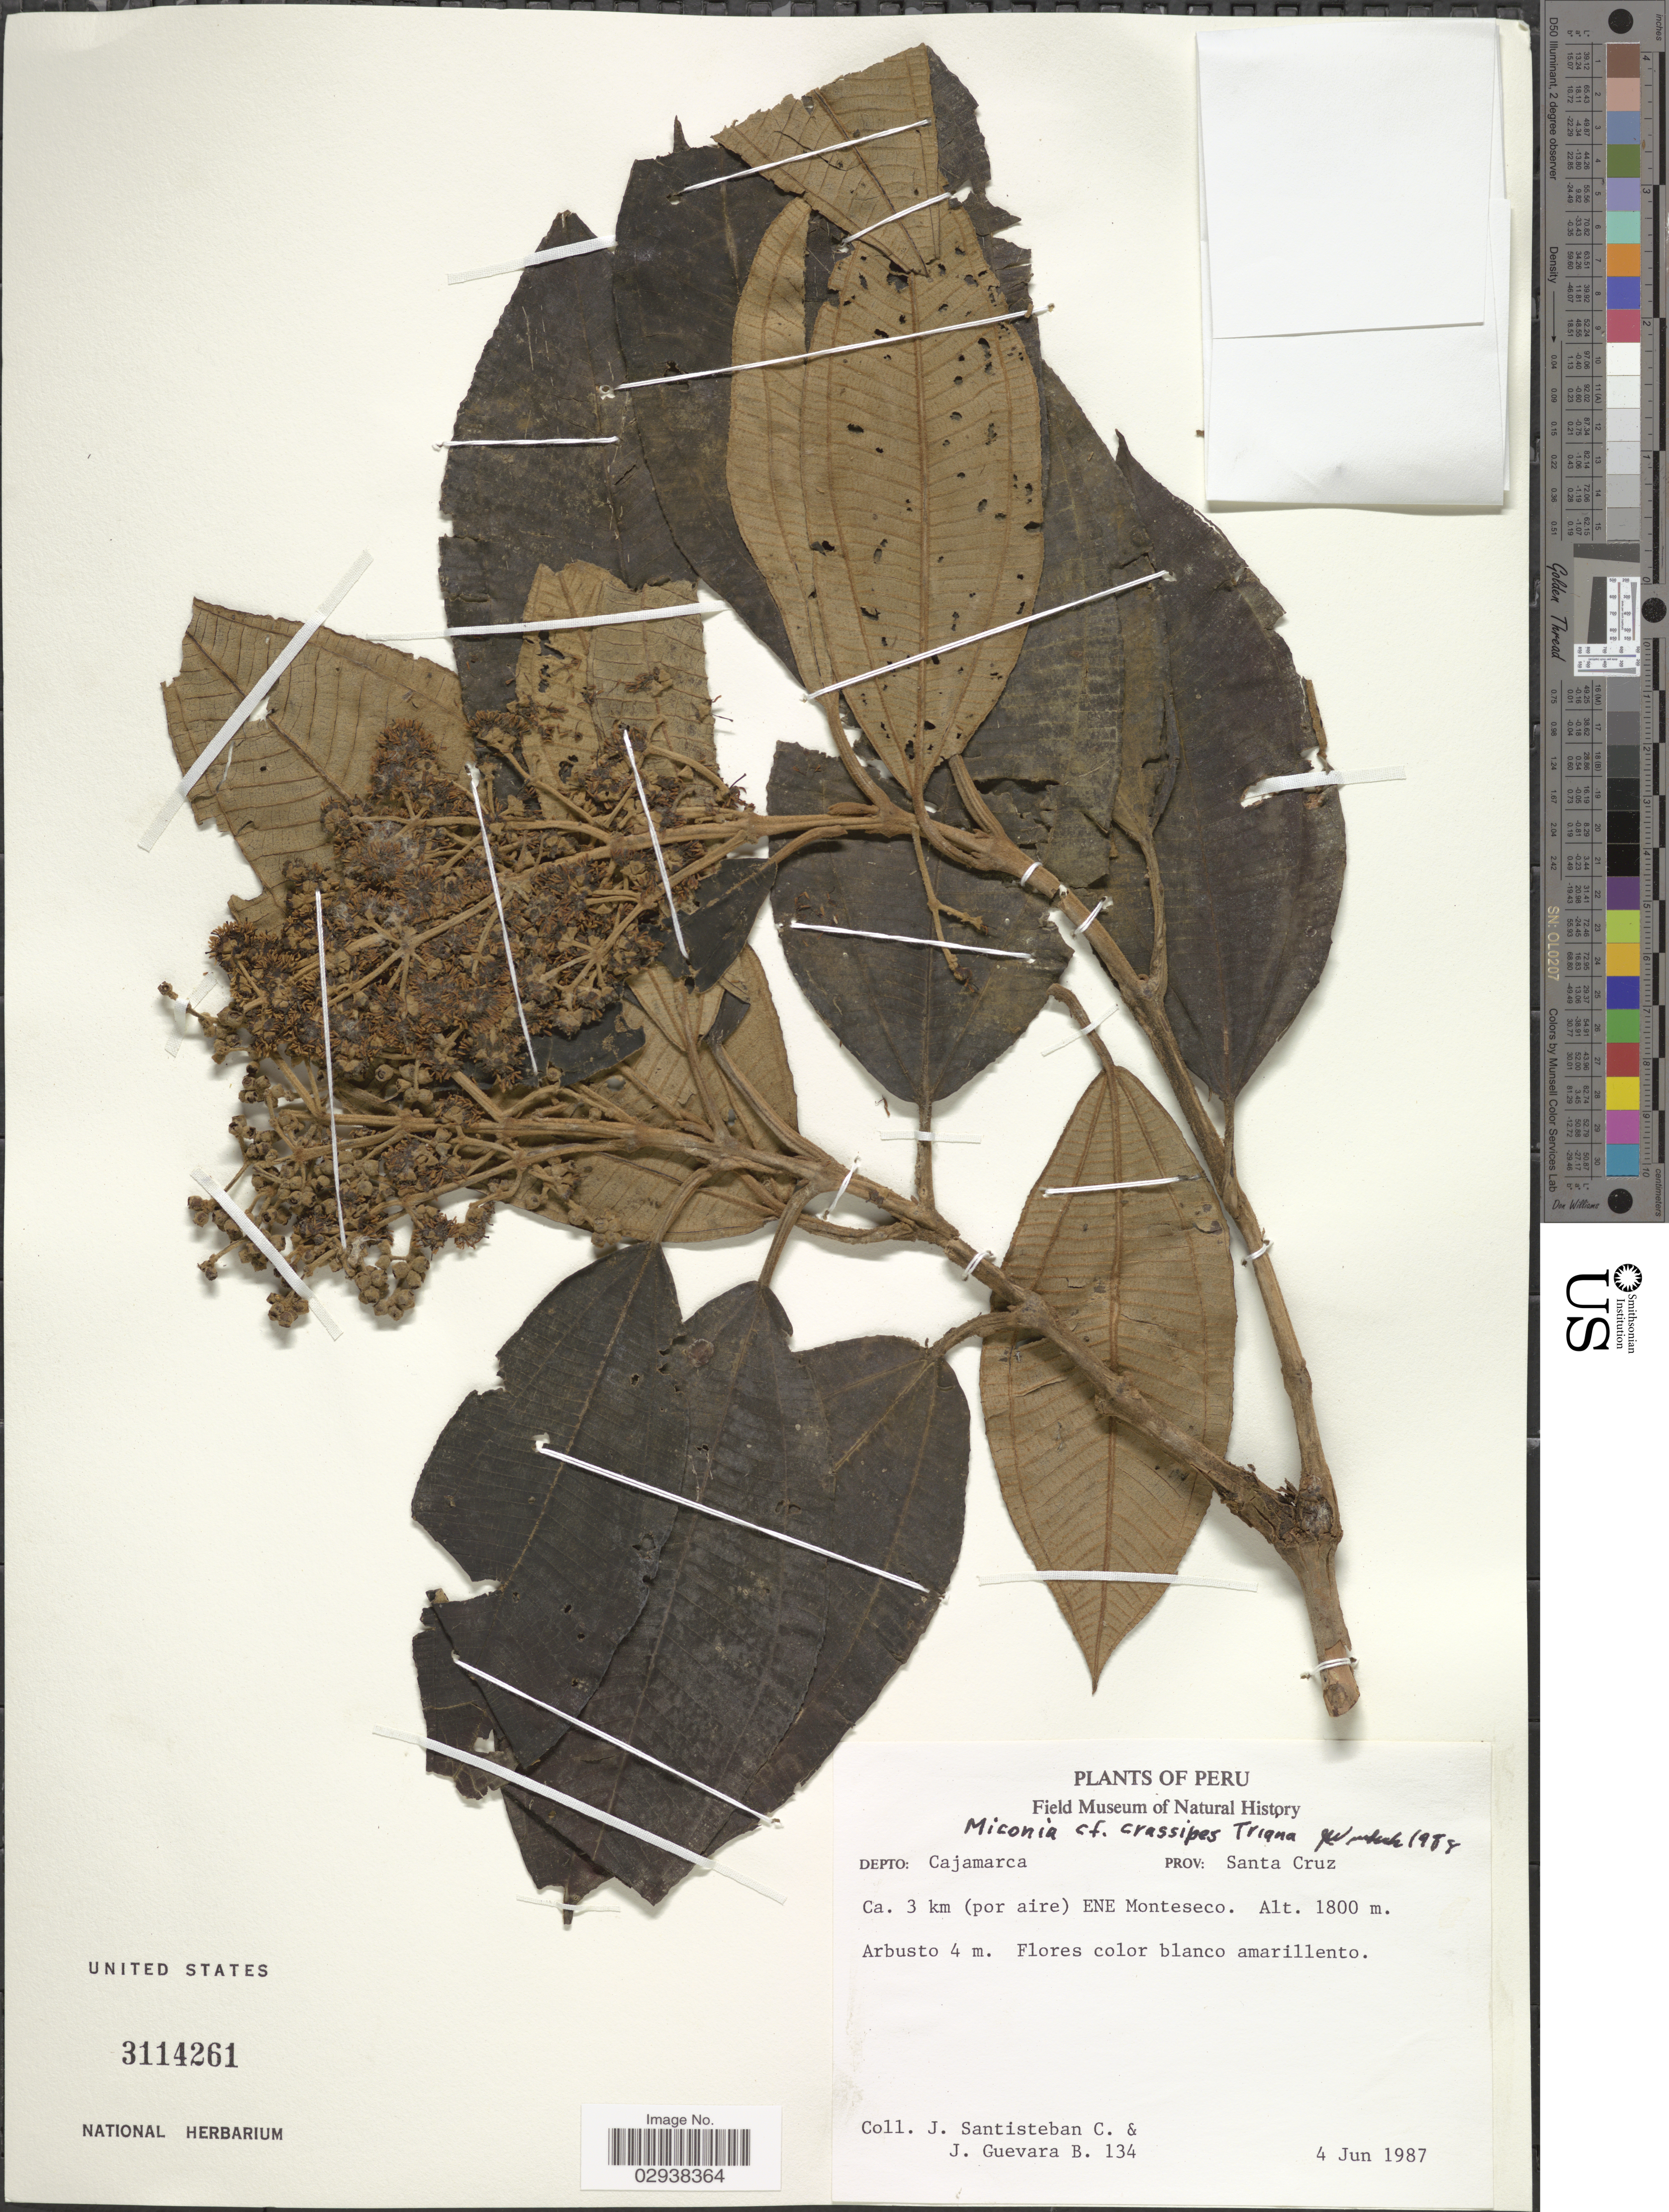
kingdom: Plantae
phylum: Tracheophyta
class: Magnoliopsida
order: Myrtales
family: Melastomataceae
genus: Miconia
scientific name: Miconia crassipes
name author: Triana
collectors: J. Santisteban C. & J. Guevara B.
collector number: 134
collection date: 1987-06-04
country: Peru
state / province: Cajamarca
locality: Depto.: Cajamarca, Prov.: Santa Cruz, Ca. 3 km (por aire) ENE Monteseco.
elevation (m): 1800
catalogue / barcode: US 3114261